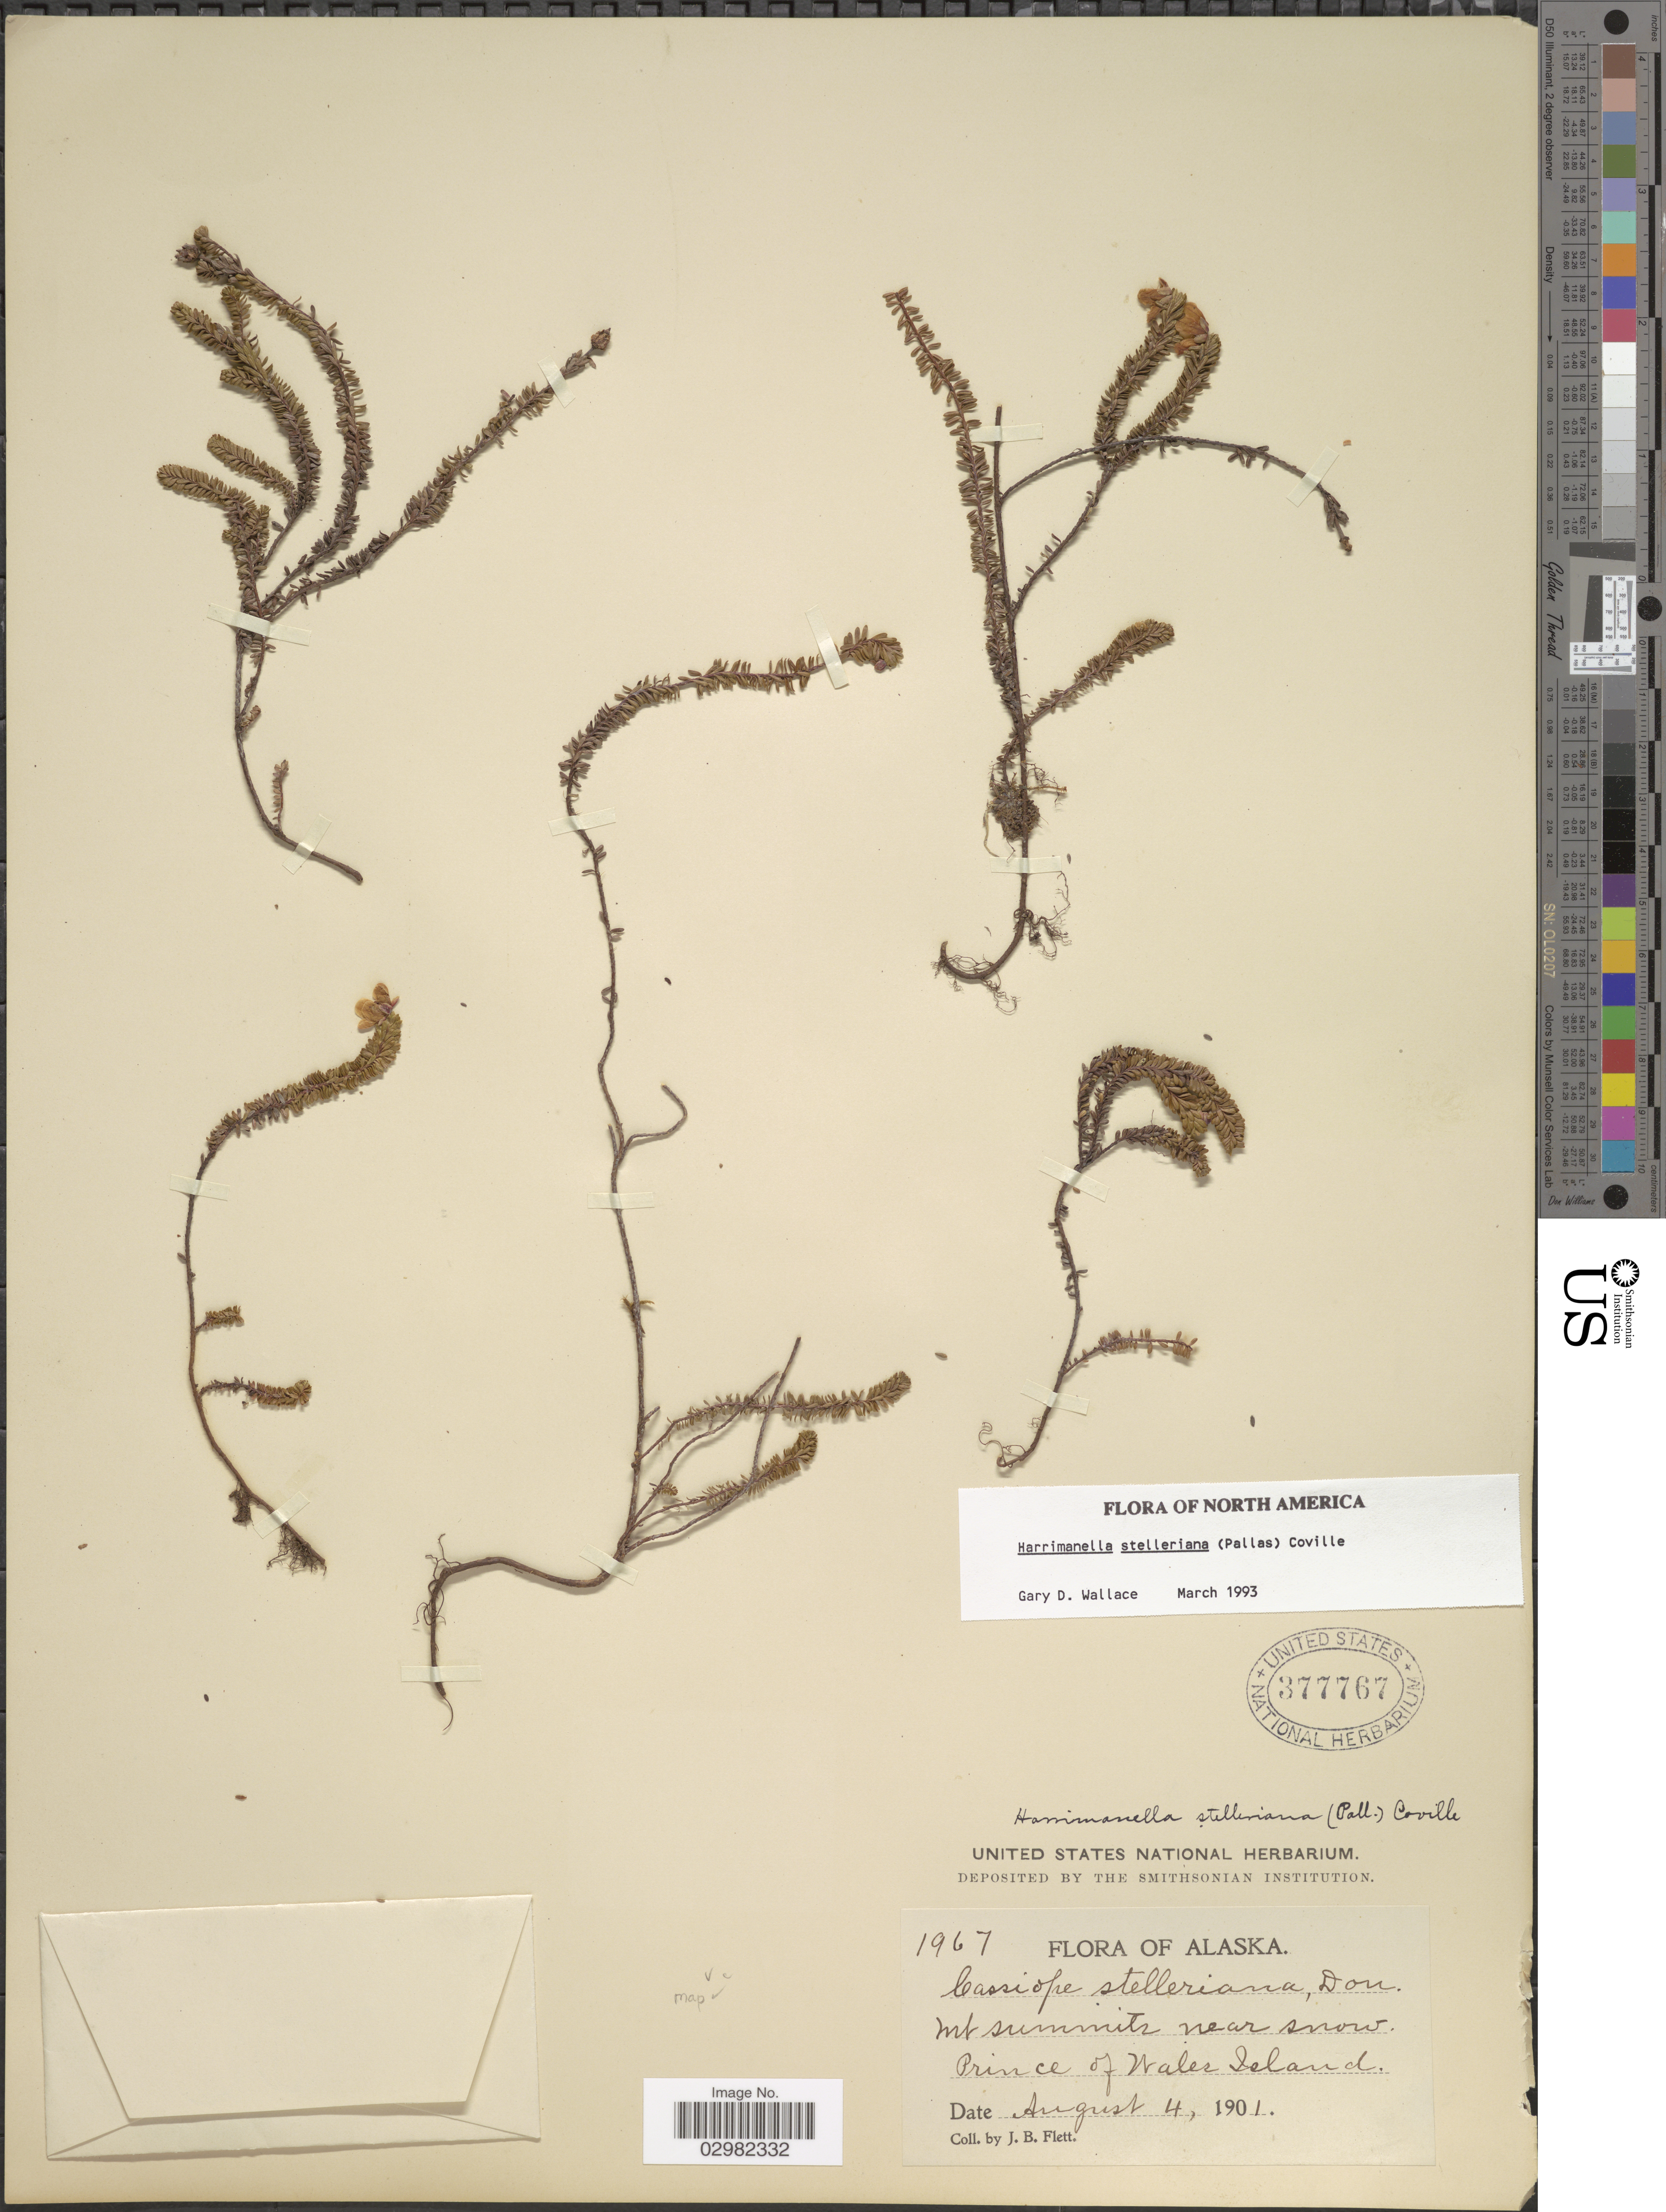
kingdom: Plantae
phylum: Tracheophyta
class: Magnoliopsida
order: Ericales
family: Ericaceae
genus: Harrimanella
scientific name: Harrimanella stelleriana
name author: (Pall.) Coville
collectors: J. Flett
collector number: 1967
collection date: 1901-08-04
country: United States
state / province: Alaska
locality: Mt. summits near snow, Prince of Wales Island.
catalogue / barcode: US 377767